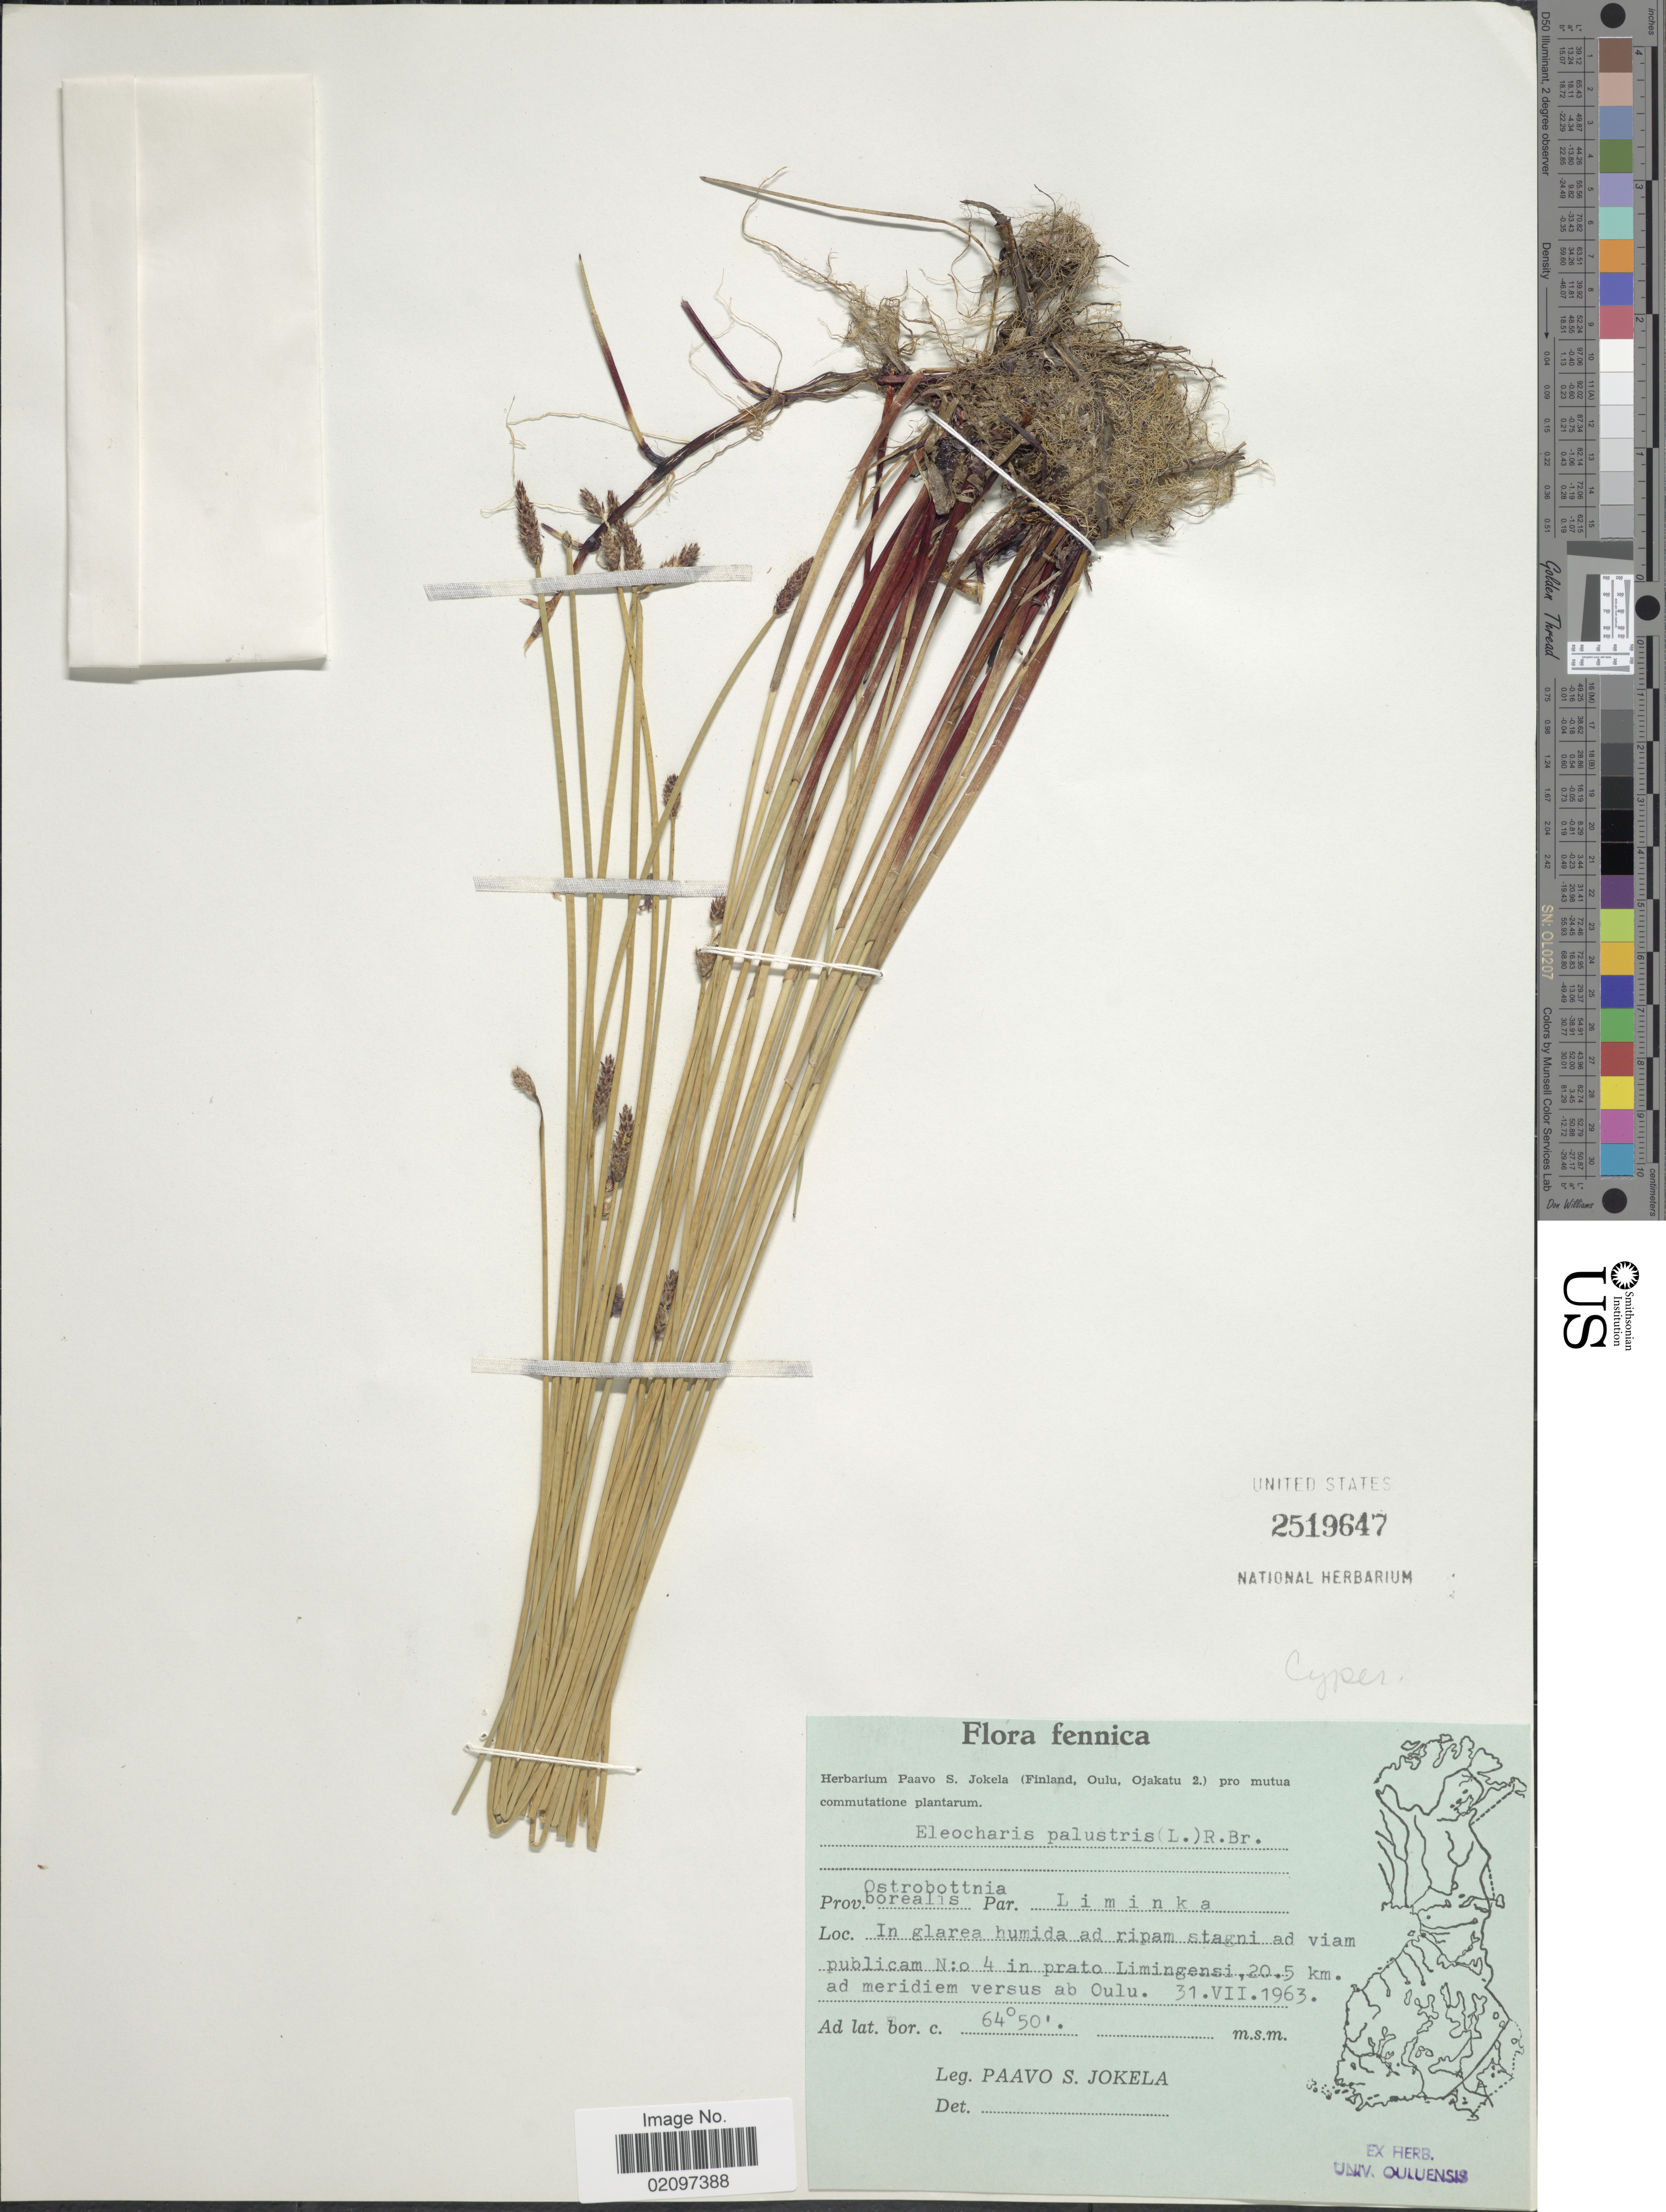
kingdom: Plantae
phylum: Tracheophyta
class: Liliopsida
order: Poales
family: Cyperaceae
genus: Eleocharis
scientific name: Eleocharis palustris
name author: (L.) Roem. & Schult.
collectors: P. Jokela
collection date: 1963-07-31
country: Finland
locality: Fennica. Ostrobottnia borealis, Par.Liminka, In glarea humida ad ripam stagni ad viam publicam N: o 4 in prato Limingensi, 20 5 km. ad meridiem versus ab Oulu.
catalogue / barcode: US 2519647